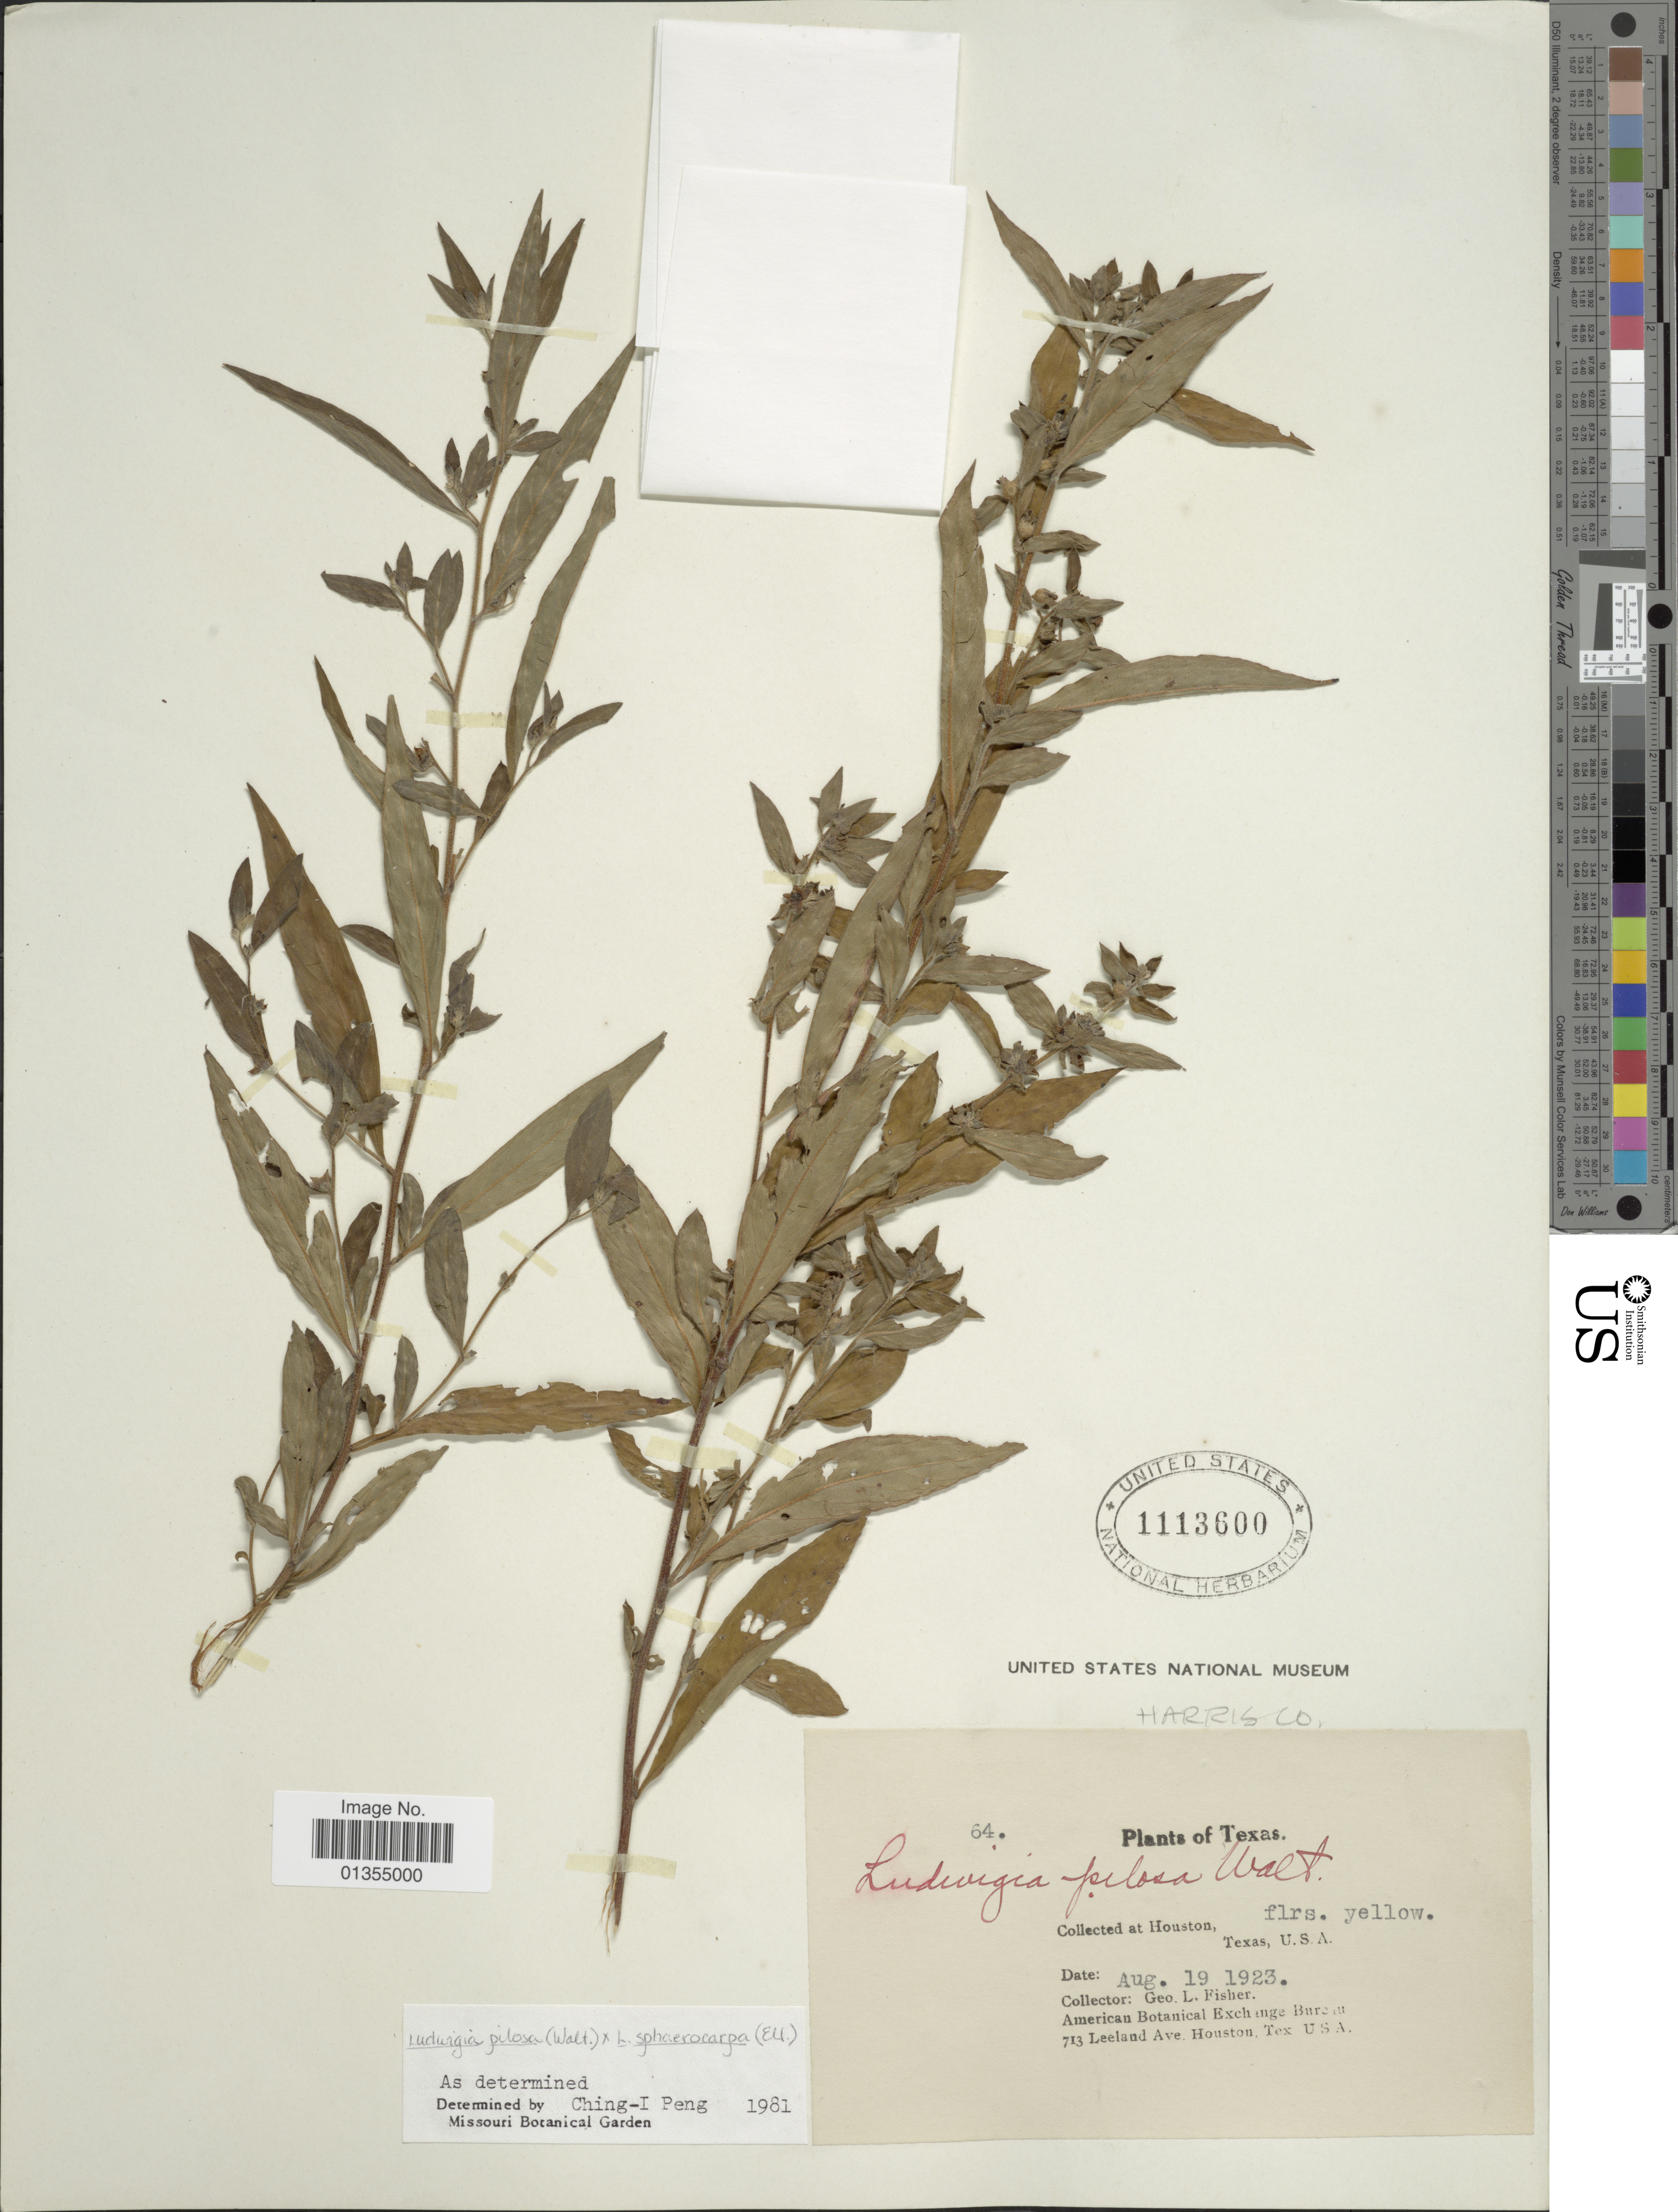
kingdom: Plantae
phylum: Tracheophyta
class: Magnoliopsida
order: Myrtales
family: Onagraceae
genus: Ludwigia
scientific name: Ludwigia pilosa x L. sphaerocarpa Elliott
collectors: G. L. Fisher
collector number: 64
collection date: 1923-08-19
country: United States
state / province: Texas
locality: Houston, Harris Co.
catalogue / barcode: US 1113600